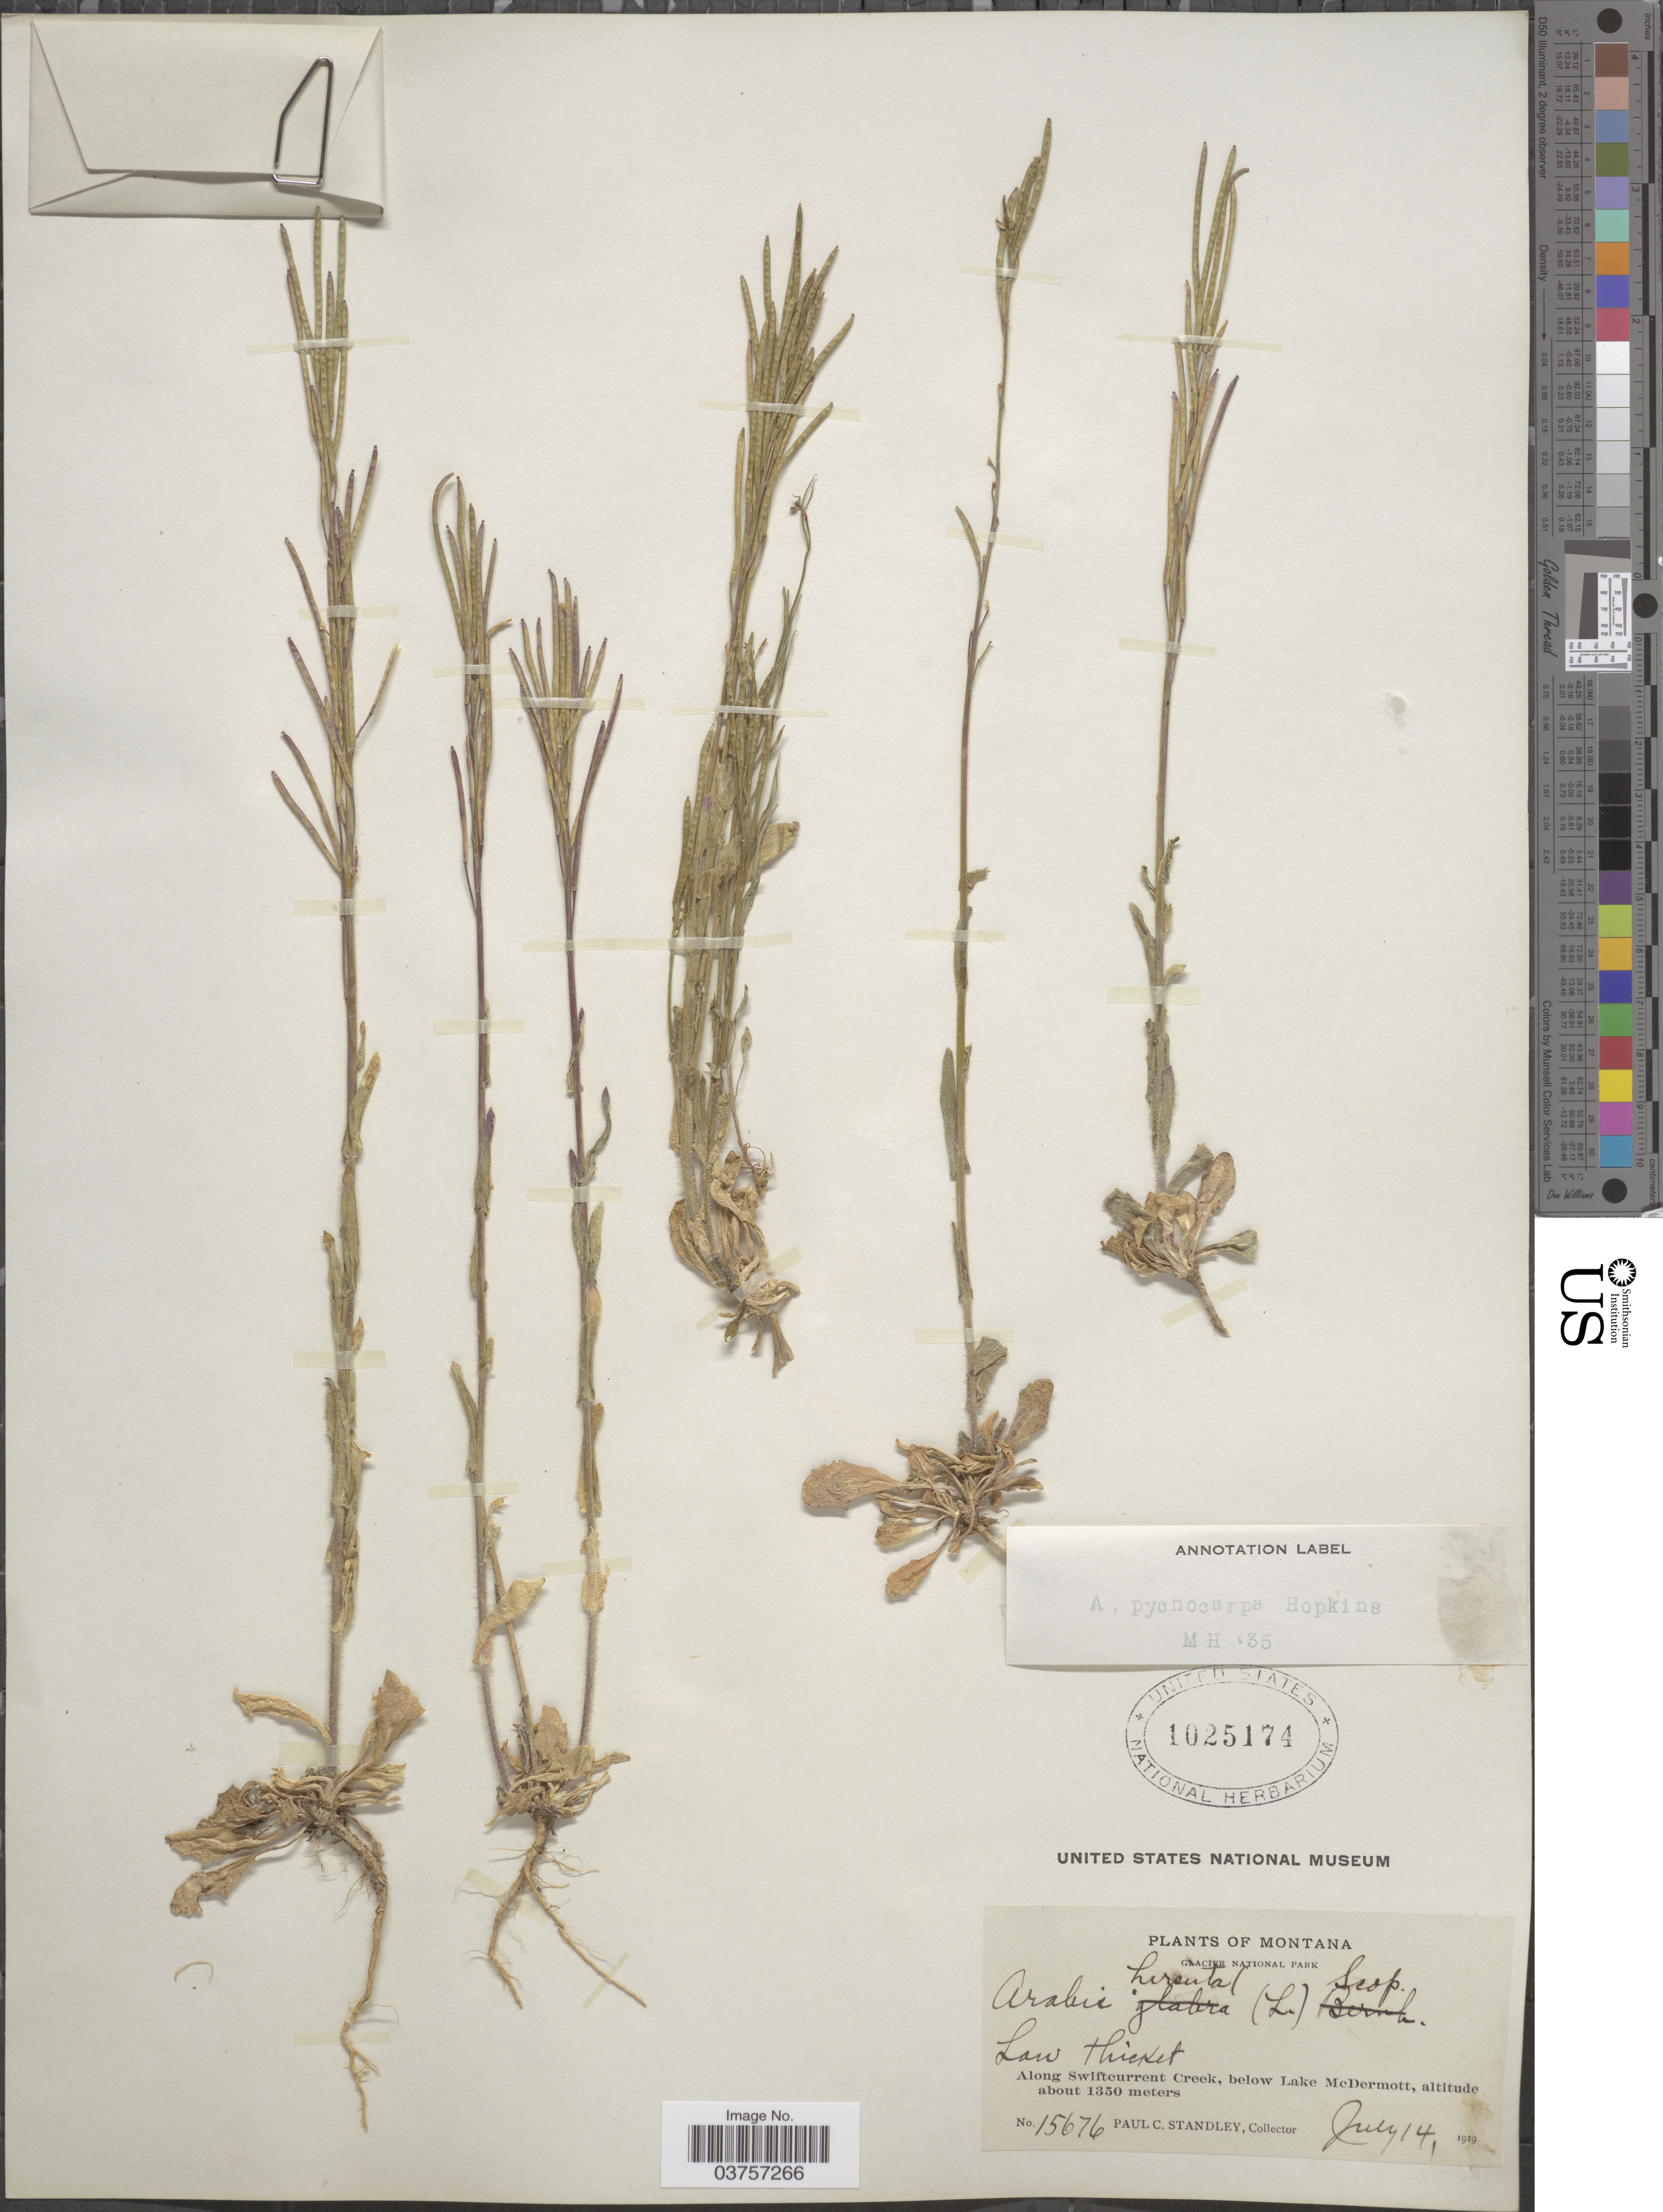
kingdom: Plantae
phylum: Tracheophyta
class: Magnoliopsida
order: Brassicales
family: Brassicaceae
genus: Arabis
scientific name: Arabis hirsuta var. pycnocarpa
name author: M. Hopkins & Rollins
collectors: P. C. Standley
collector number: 15676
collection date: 1919-07-14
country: United States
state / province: Montana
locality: Glacier National Park. Along Swiftcurrent Creek, below Lake McDermott.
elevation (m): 1350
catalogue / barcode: US 1025174